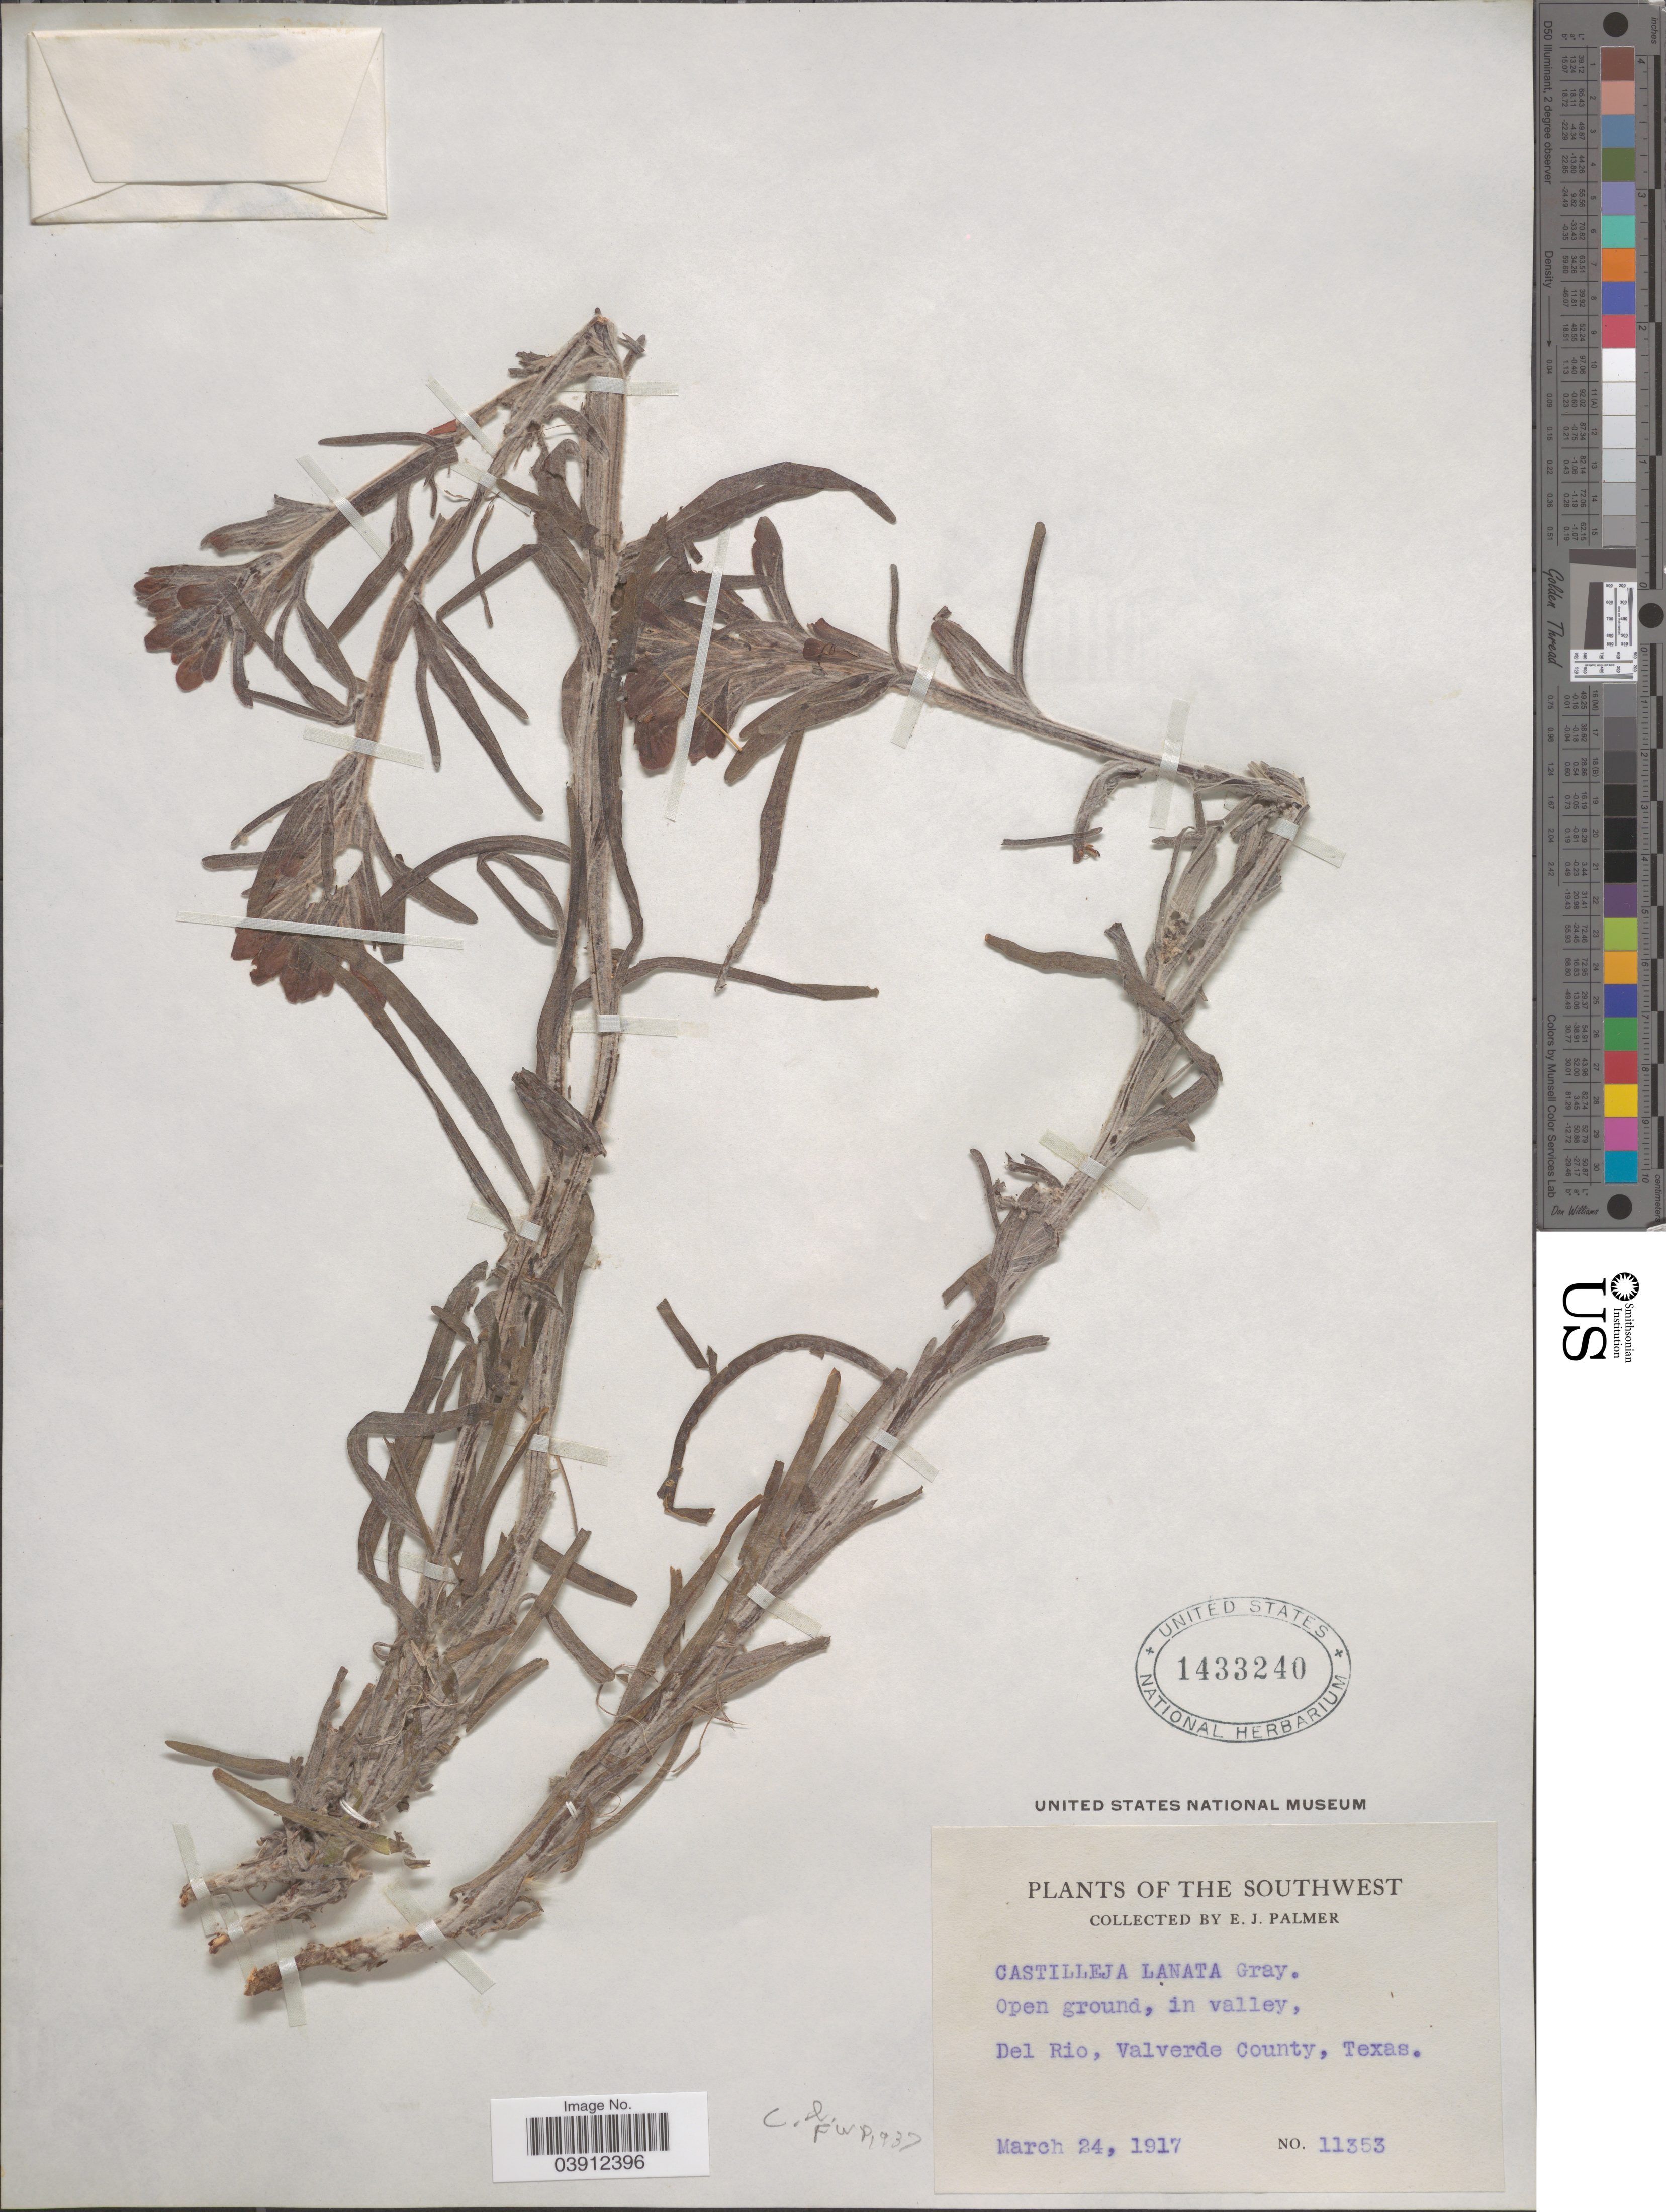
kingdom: Plantae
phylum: Tracheophyta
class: Magnoliopsida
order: Lamiales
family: Orobanchaceae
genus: Castilleja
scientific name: Castilleja lanata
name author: A. Gray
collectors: E. J. Palmer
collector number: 11353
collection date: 1917-03-24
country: United States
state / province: Texas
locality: Southwest. Open ground, in valley, Del Rio, Valverde County.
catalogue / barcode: US 1433240